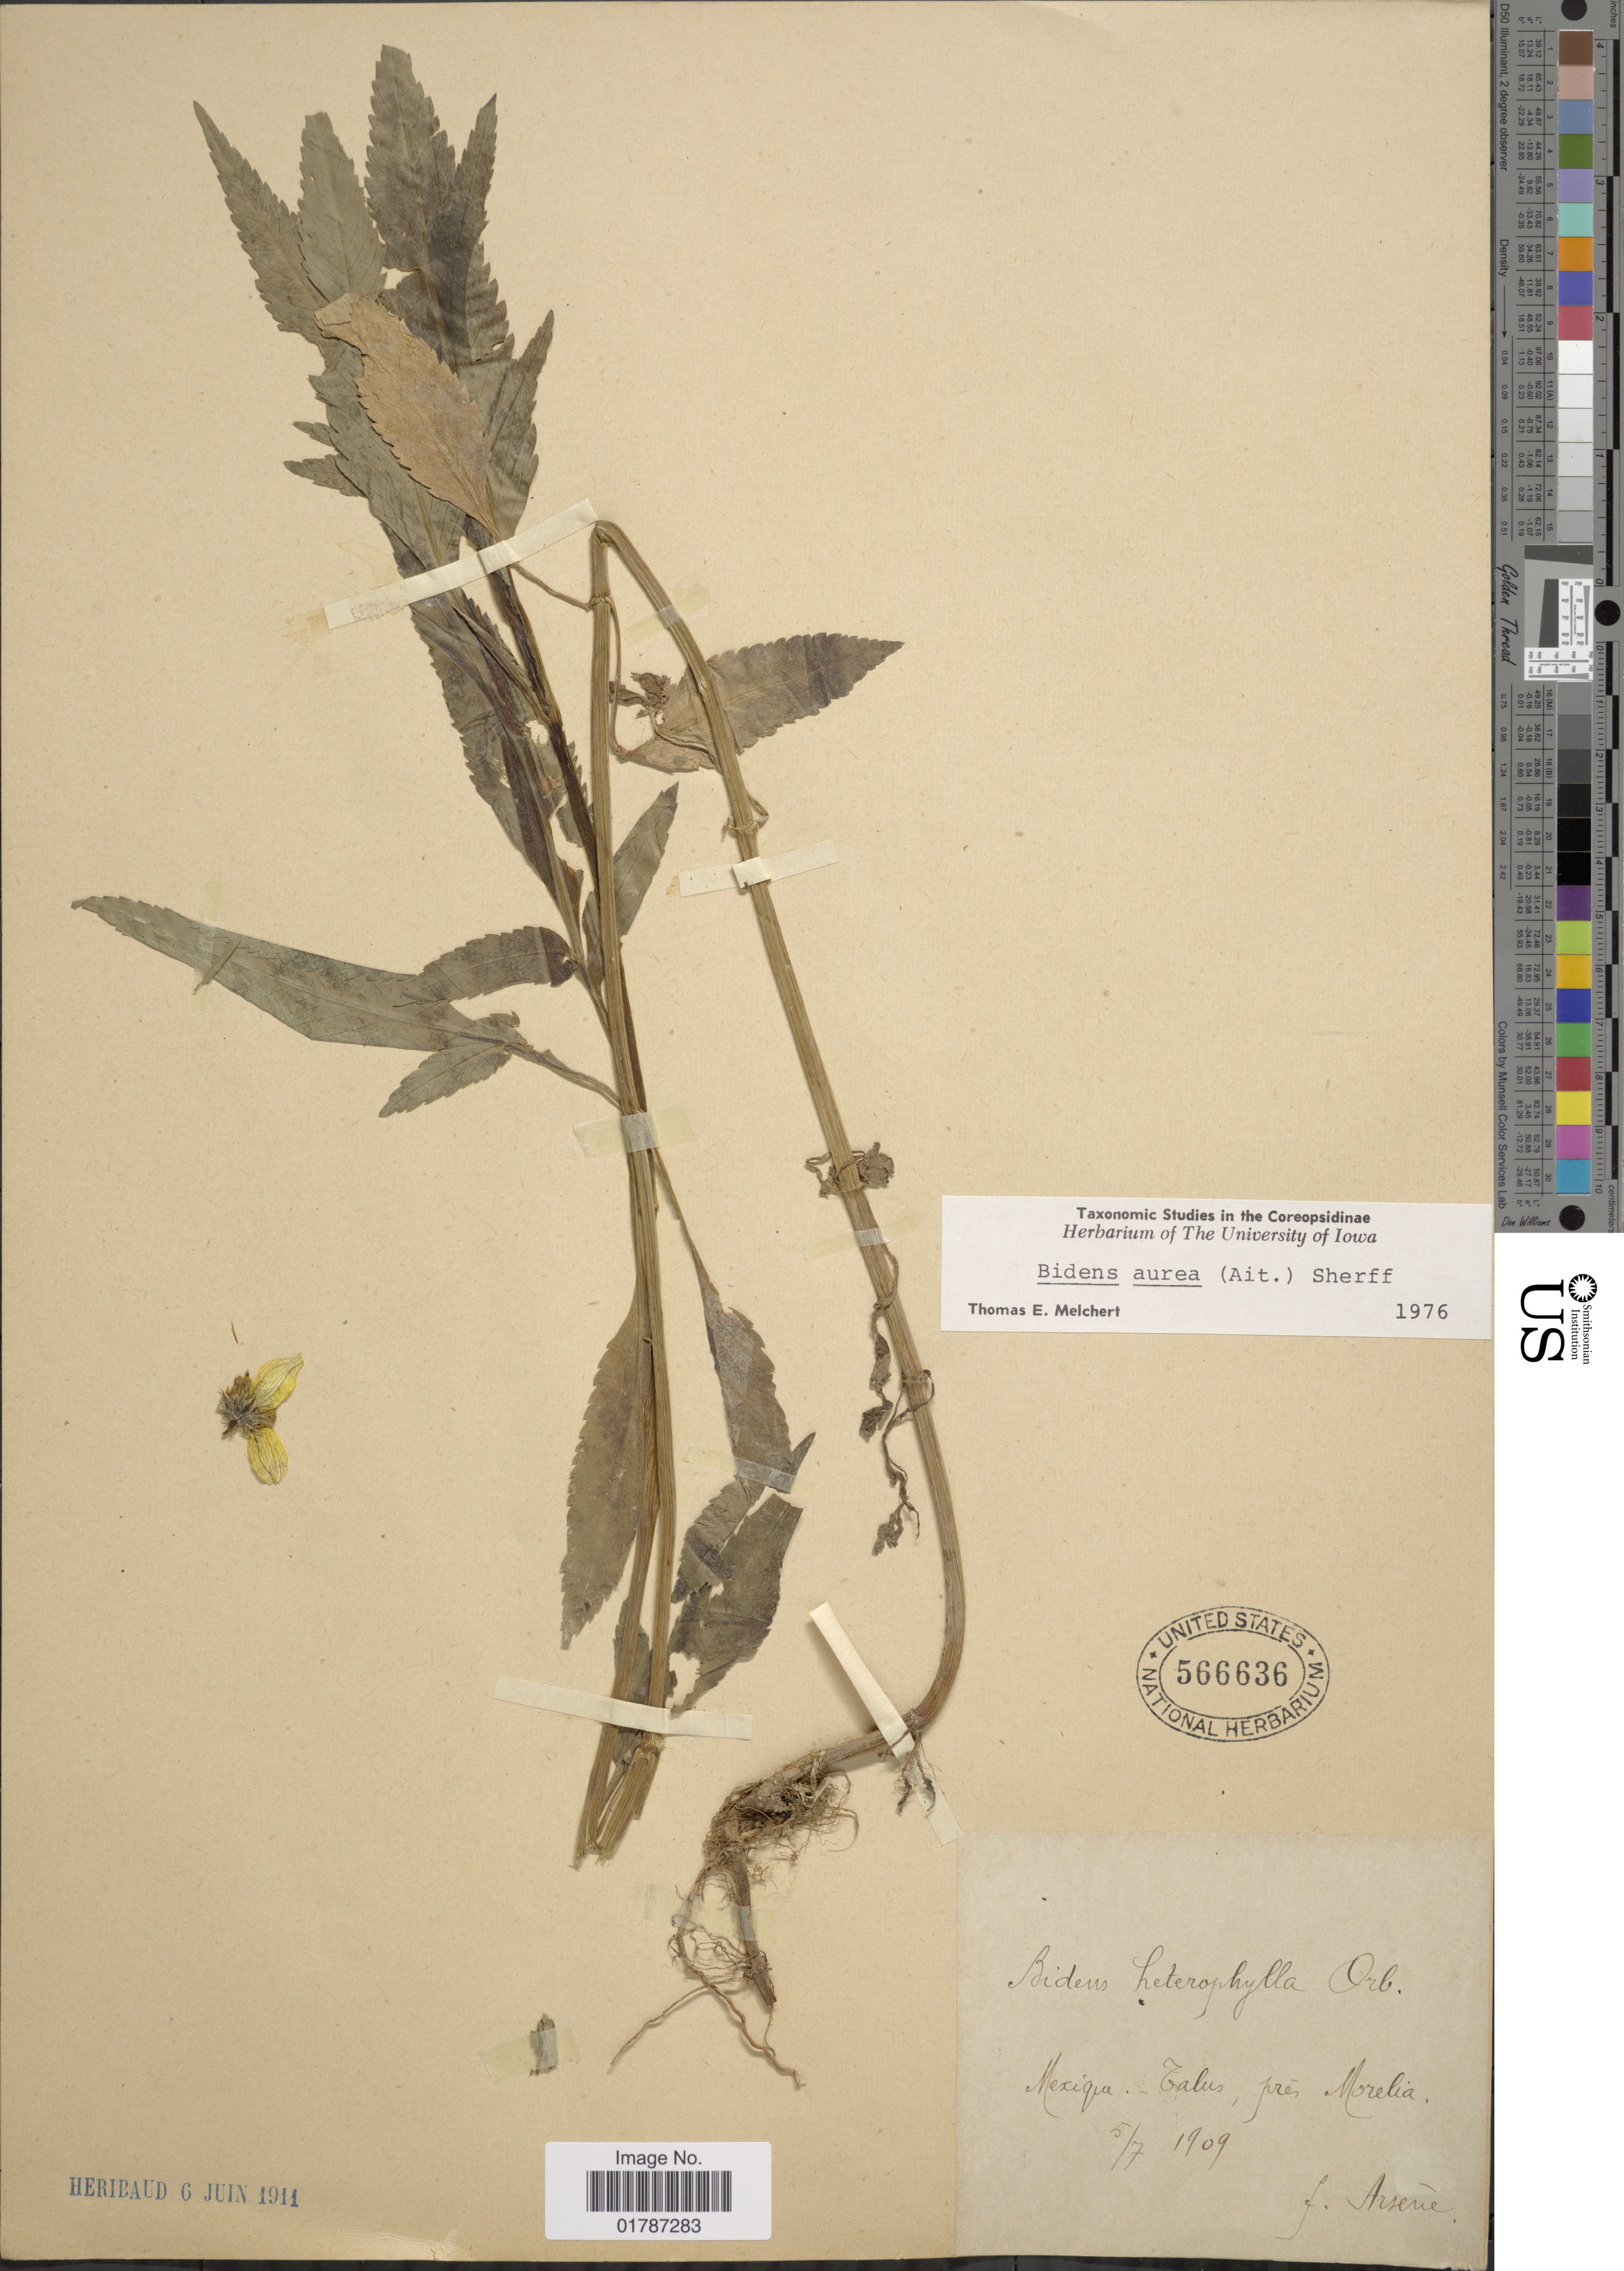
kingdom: Plantae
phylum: Tracheophyta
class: Magnoliopsida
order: Asterales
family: Asteraceae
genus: Bidens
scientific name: Bidens aurea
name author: (Aiton) Sherff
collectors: F. Arsène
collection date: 1909-07-05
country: Mexico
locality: Calus, pres Morelia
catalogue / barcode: US 566636